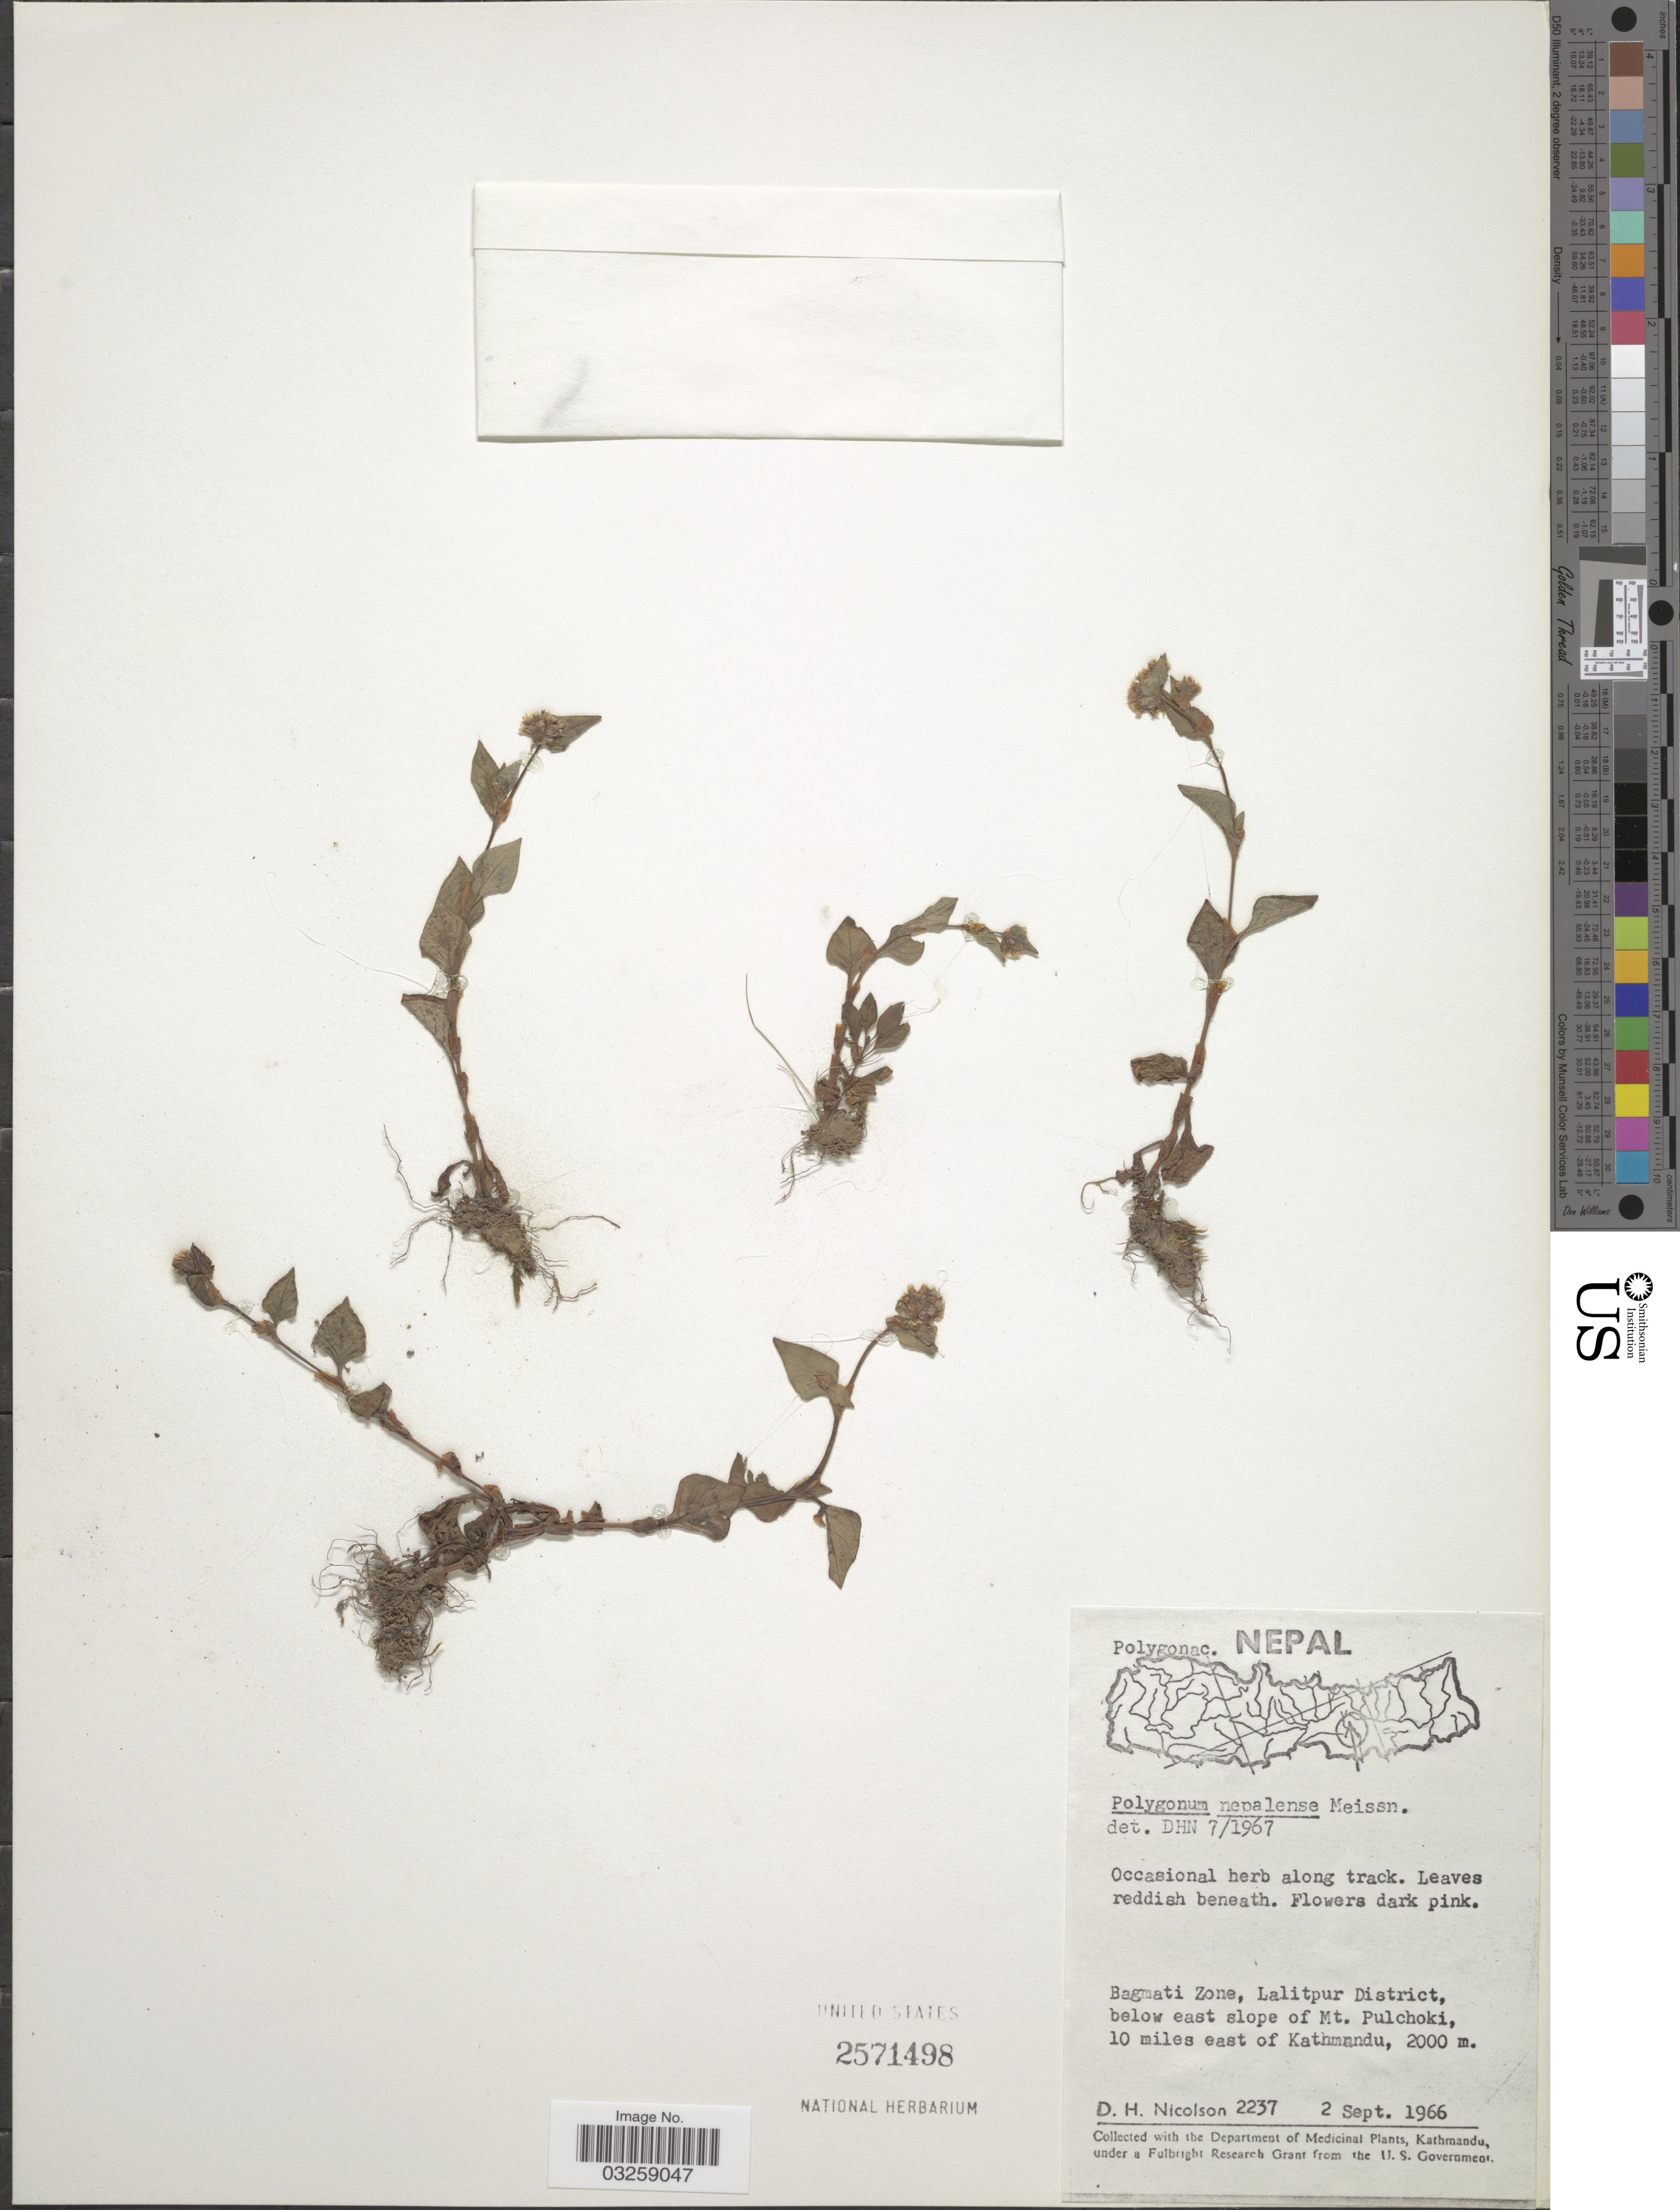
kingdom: Plantae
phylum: Tracheophyta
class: Magnoliopsida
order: Caryophyllales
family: Polygonaceae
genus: Polygonum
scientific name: Polygonum nepalense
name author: Meisn.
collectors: D. H. Nicolson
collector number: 2237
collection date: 1966-09-02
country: Nepal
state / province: Bagmati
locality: Bagmati Zone, Lalitpur District, below east slope of Mt. Pulchoki, 10 miles east of Kathmandu.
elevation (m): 2000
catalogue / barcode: US 2571498